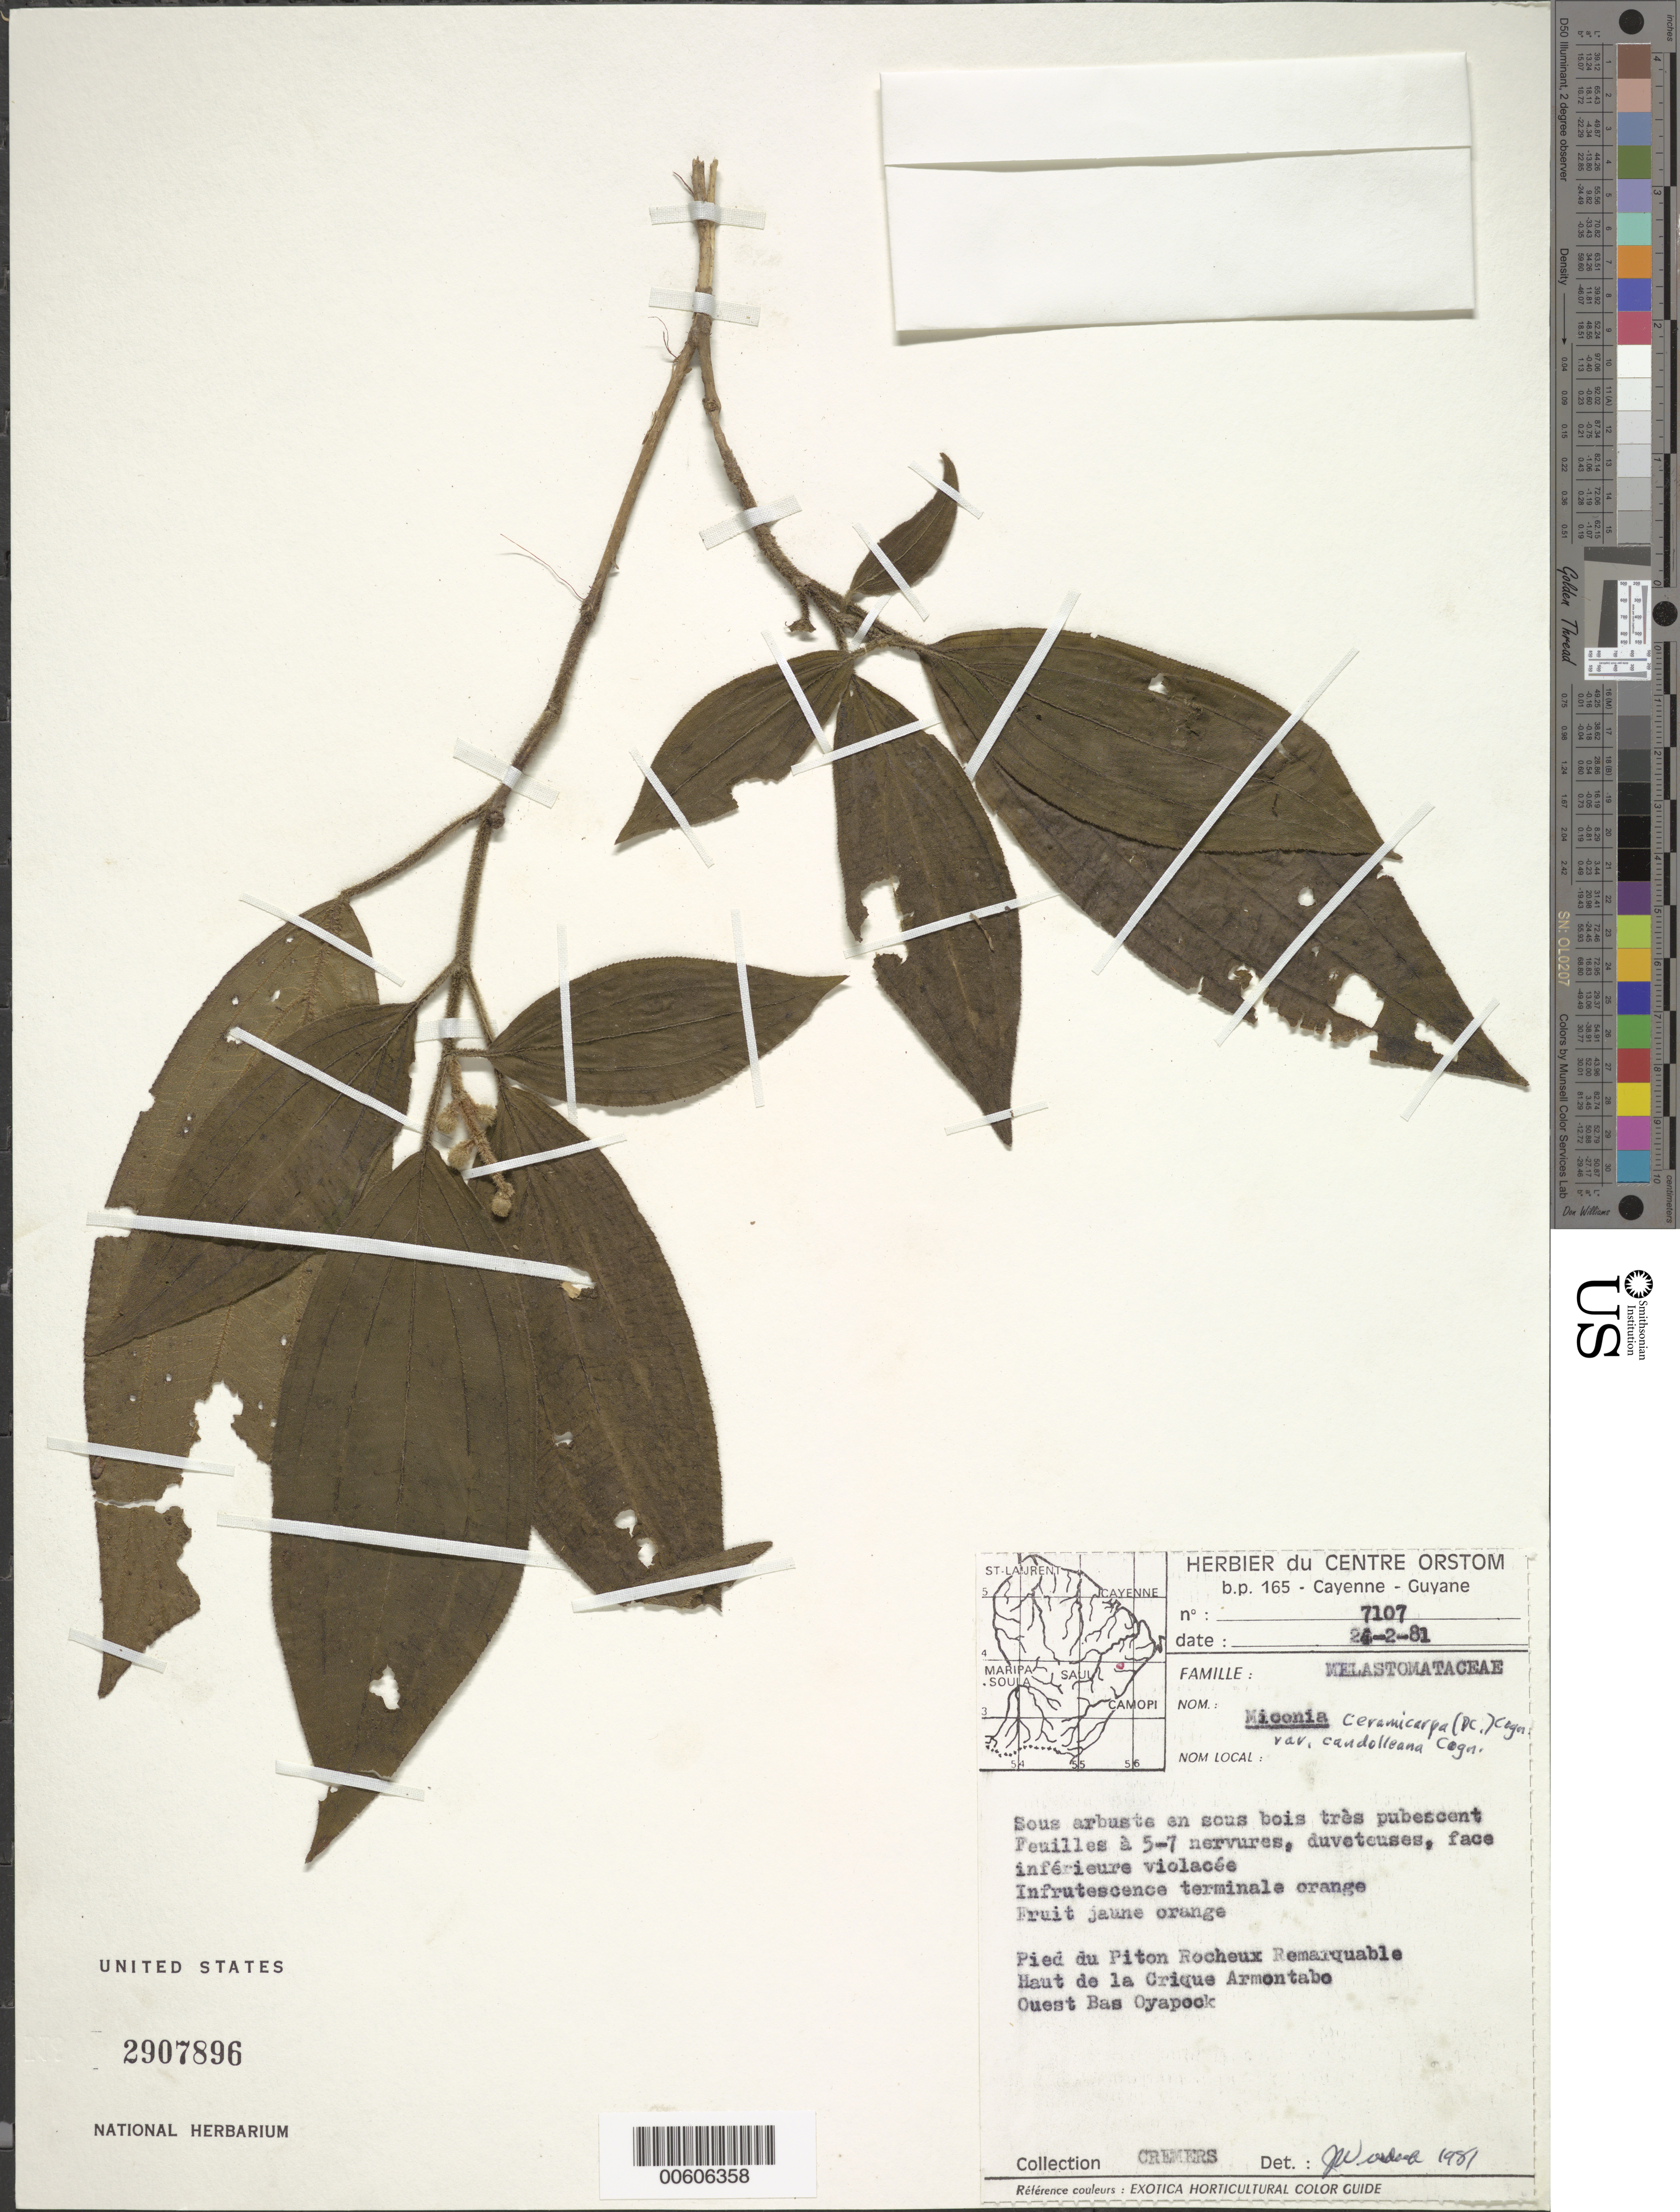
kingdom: Plantae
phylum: Tracheophyta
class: Magnoliopsida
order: Myrtales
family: Melastomataceae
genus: Miconia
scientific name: Miconia ceramicarpa var. candolleana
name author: Cogn.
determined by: Wurdack, John J., (US), US (UNITED STATES)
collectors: G. Cremers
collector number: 7107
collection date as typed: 24-Feb-81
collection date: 1981-02-24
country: French Guiana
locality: Haute Crique Armontabo, Bas Oyapock, Piton Rocheux Remarquable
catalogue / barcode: US 2907896